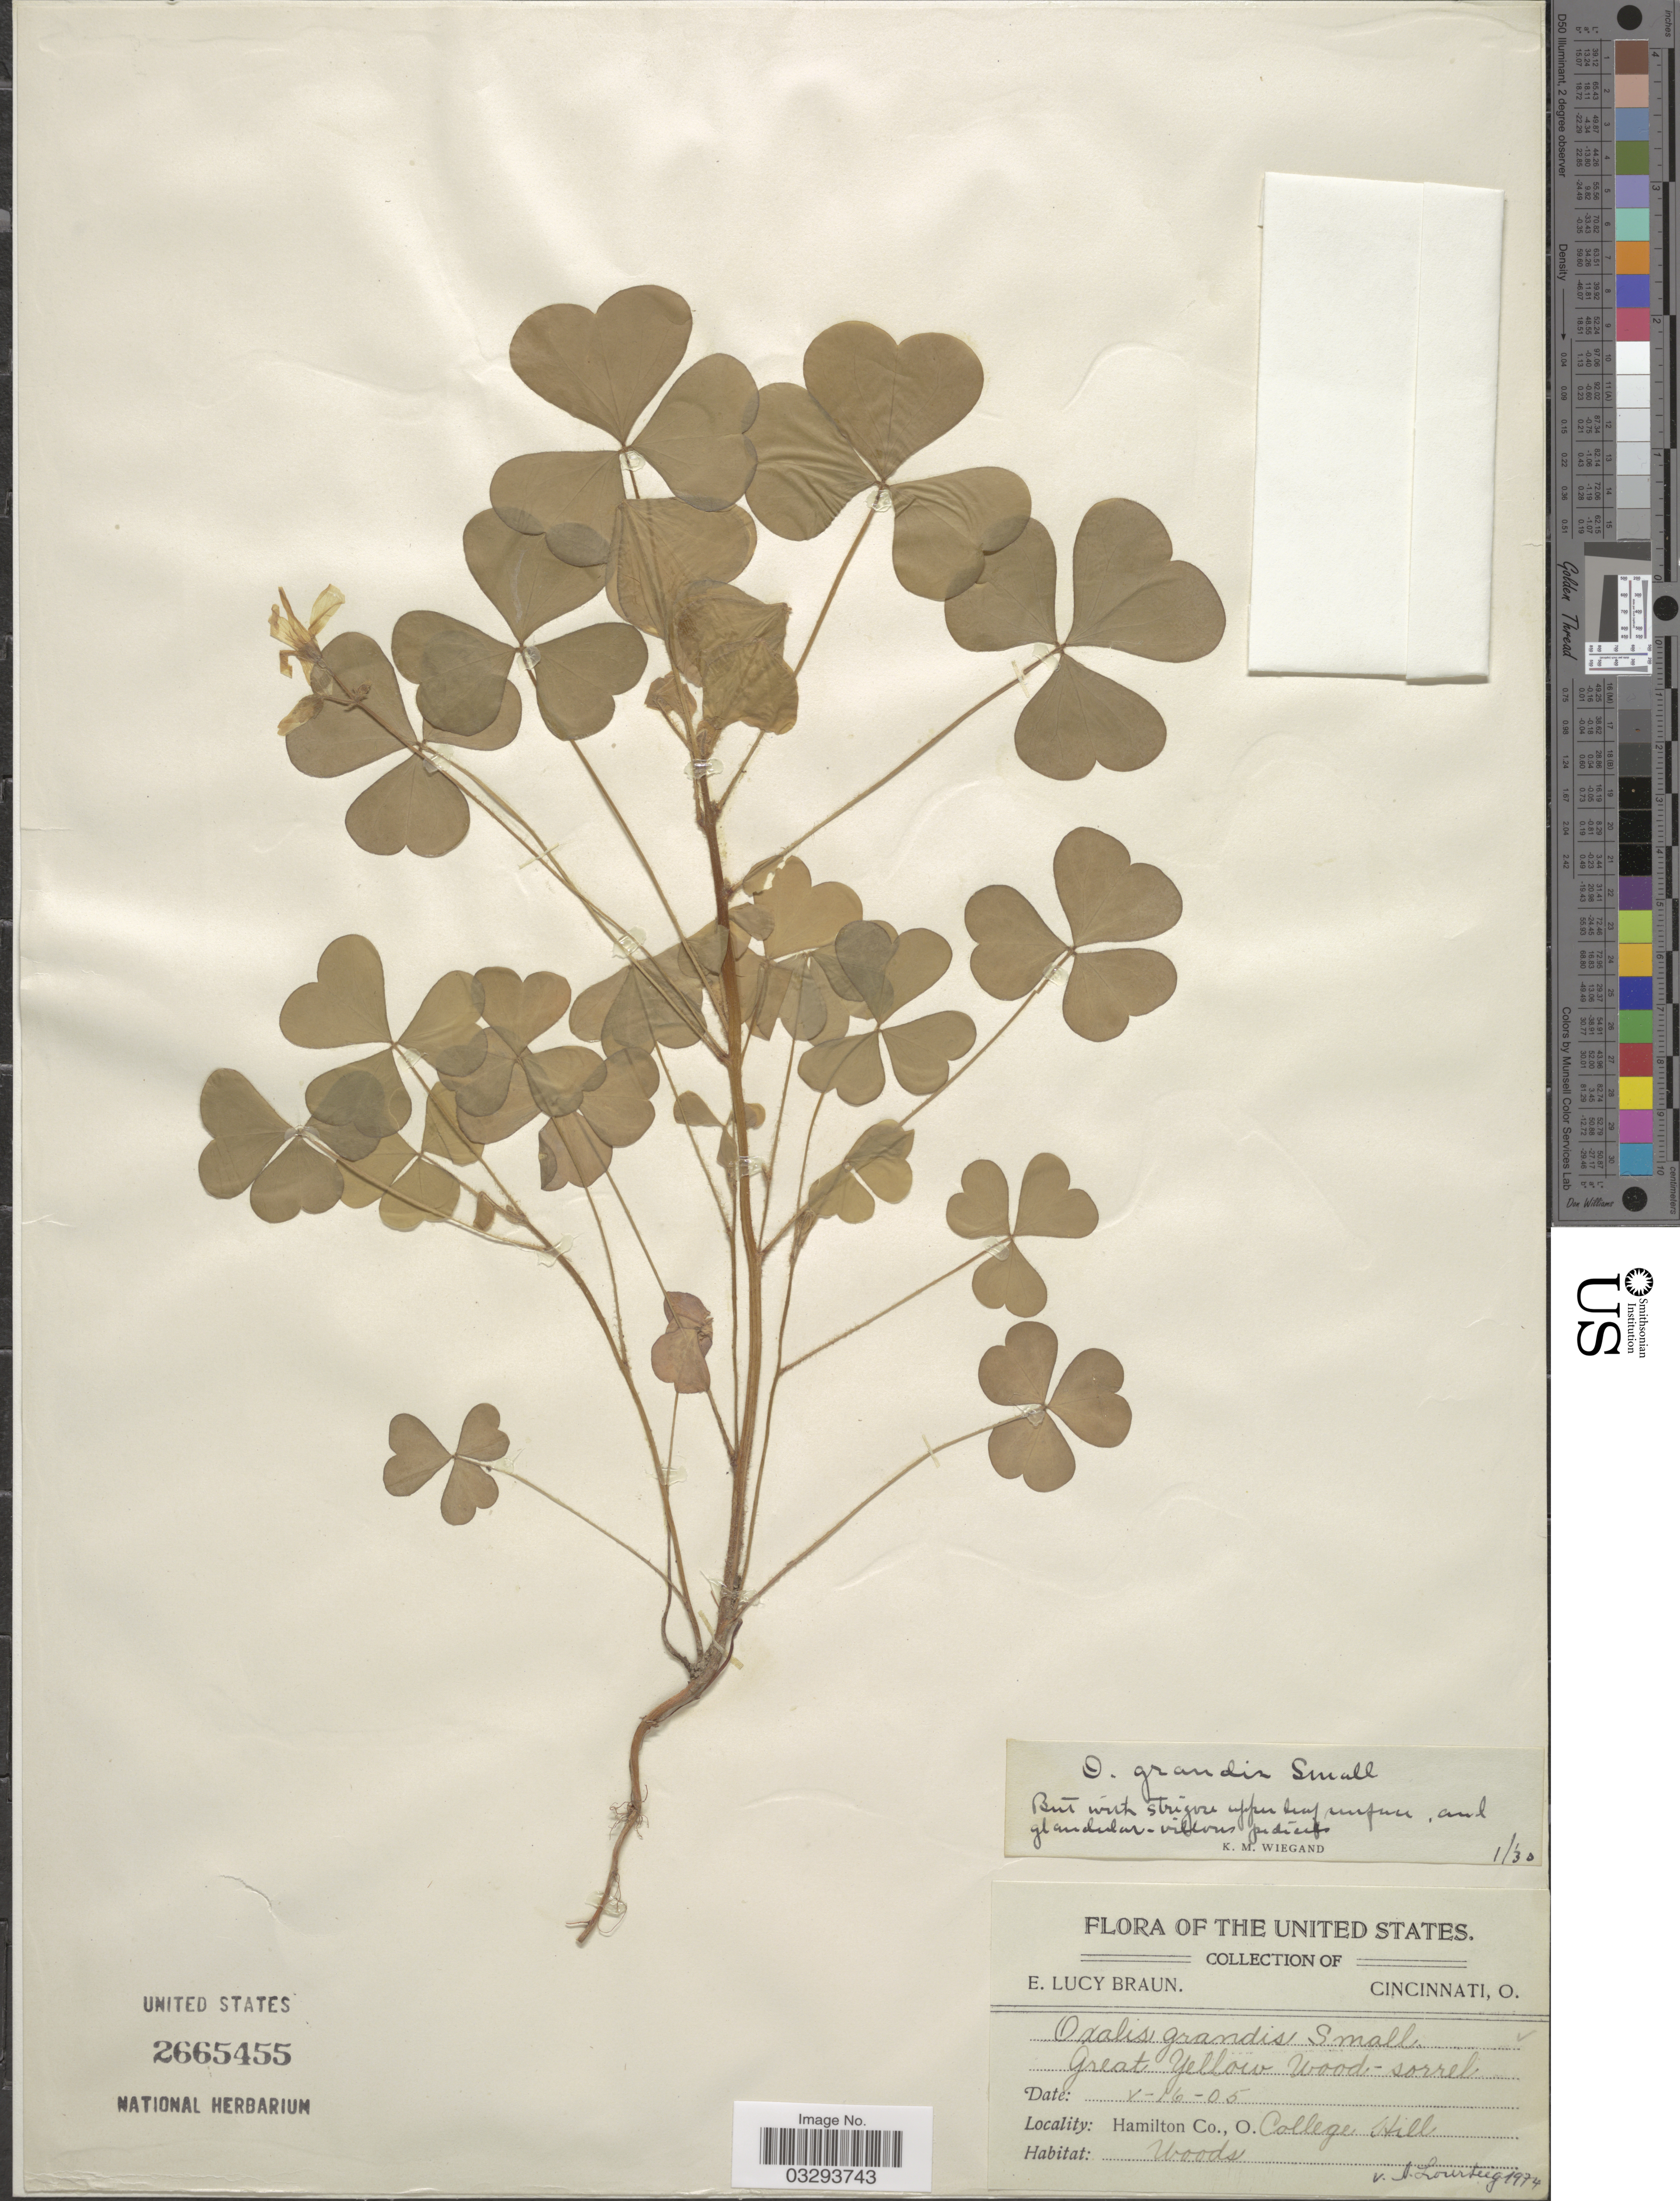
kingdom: Plantae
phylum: Tracheophyta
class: Magnoliopsida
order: Oxalidales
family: Oxalidaceae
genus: Oxalis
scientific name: Oxalis grandis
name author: Small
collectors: E. L. Braun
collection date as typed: Transcribed d/m/y: 16/5/5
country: United States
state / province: Ohio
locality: Hamilton Co., College Hill.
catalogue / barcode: US 2665455